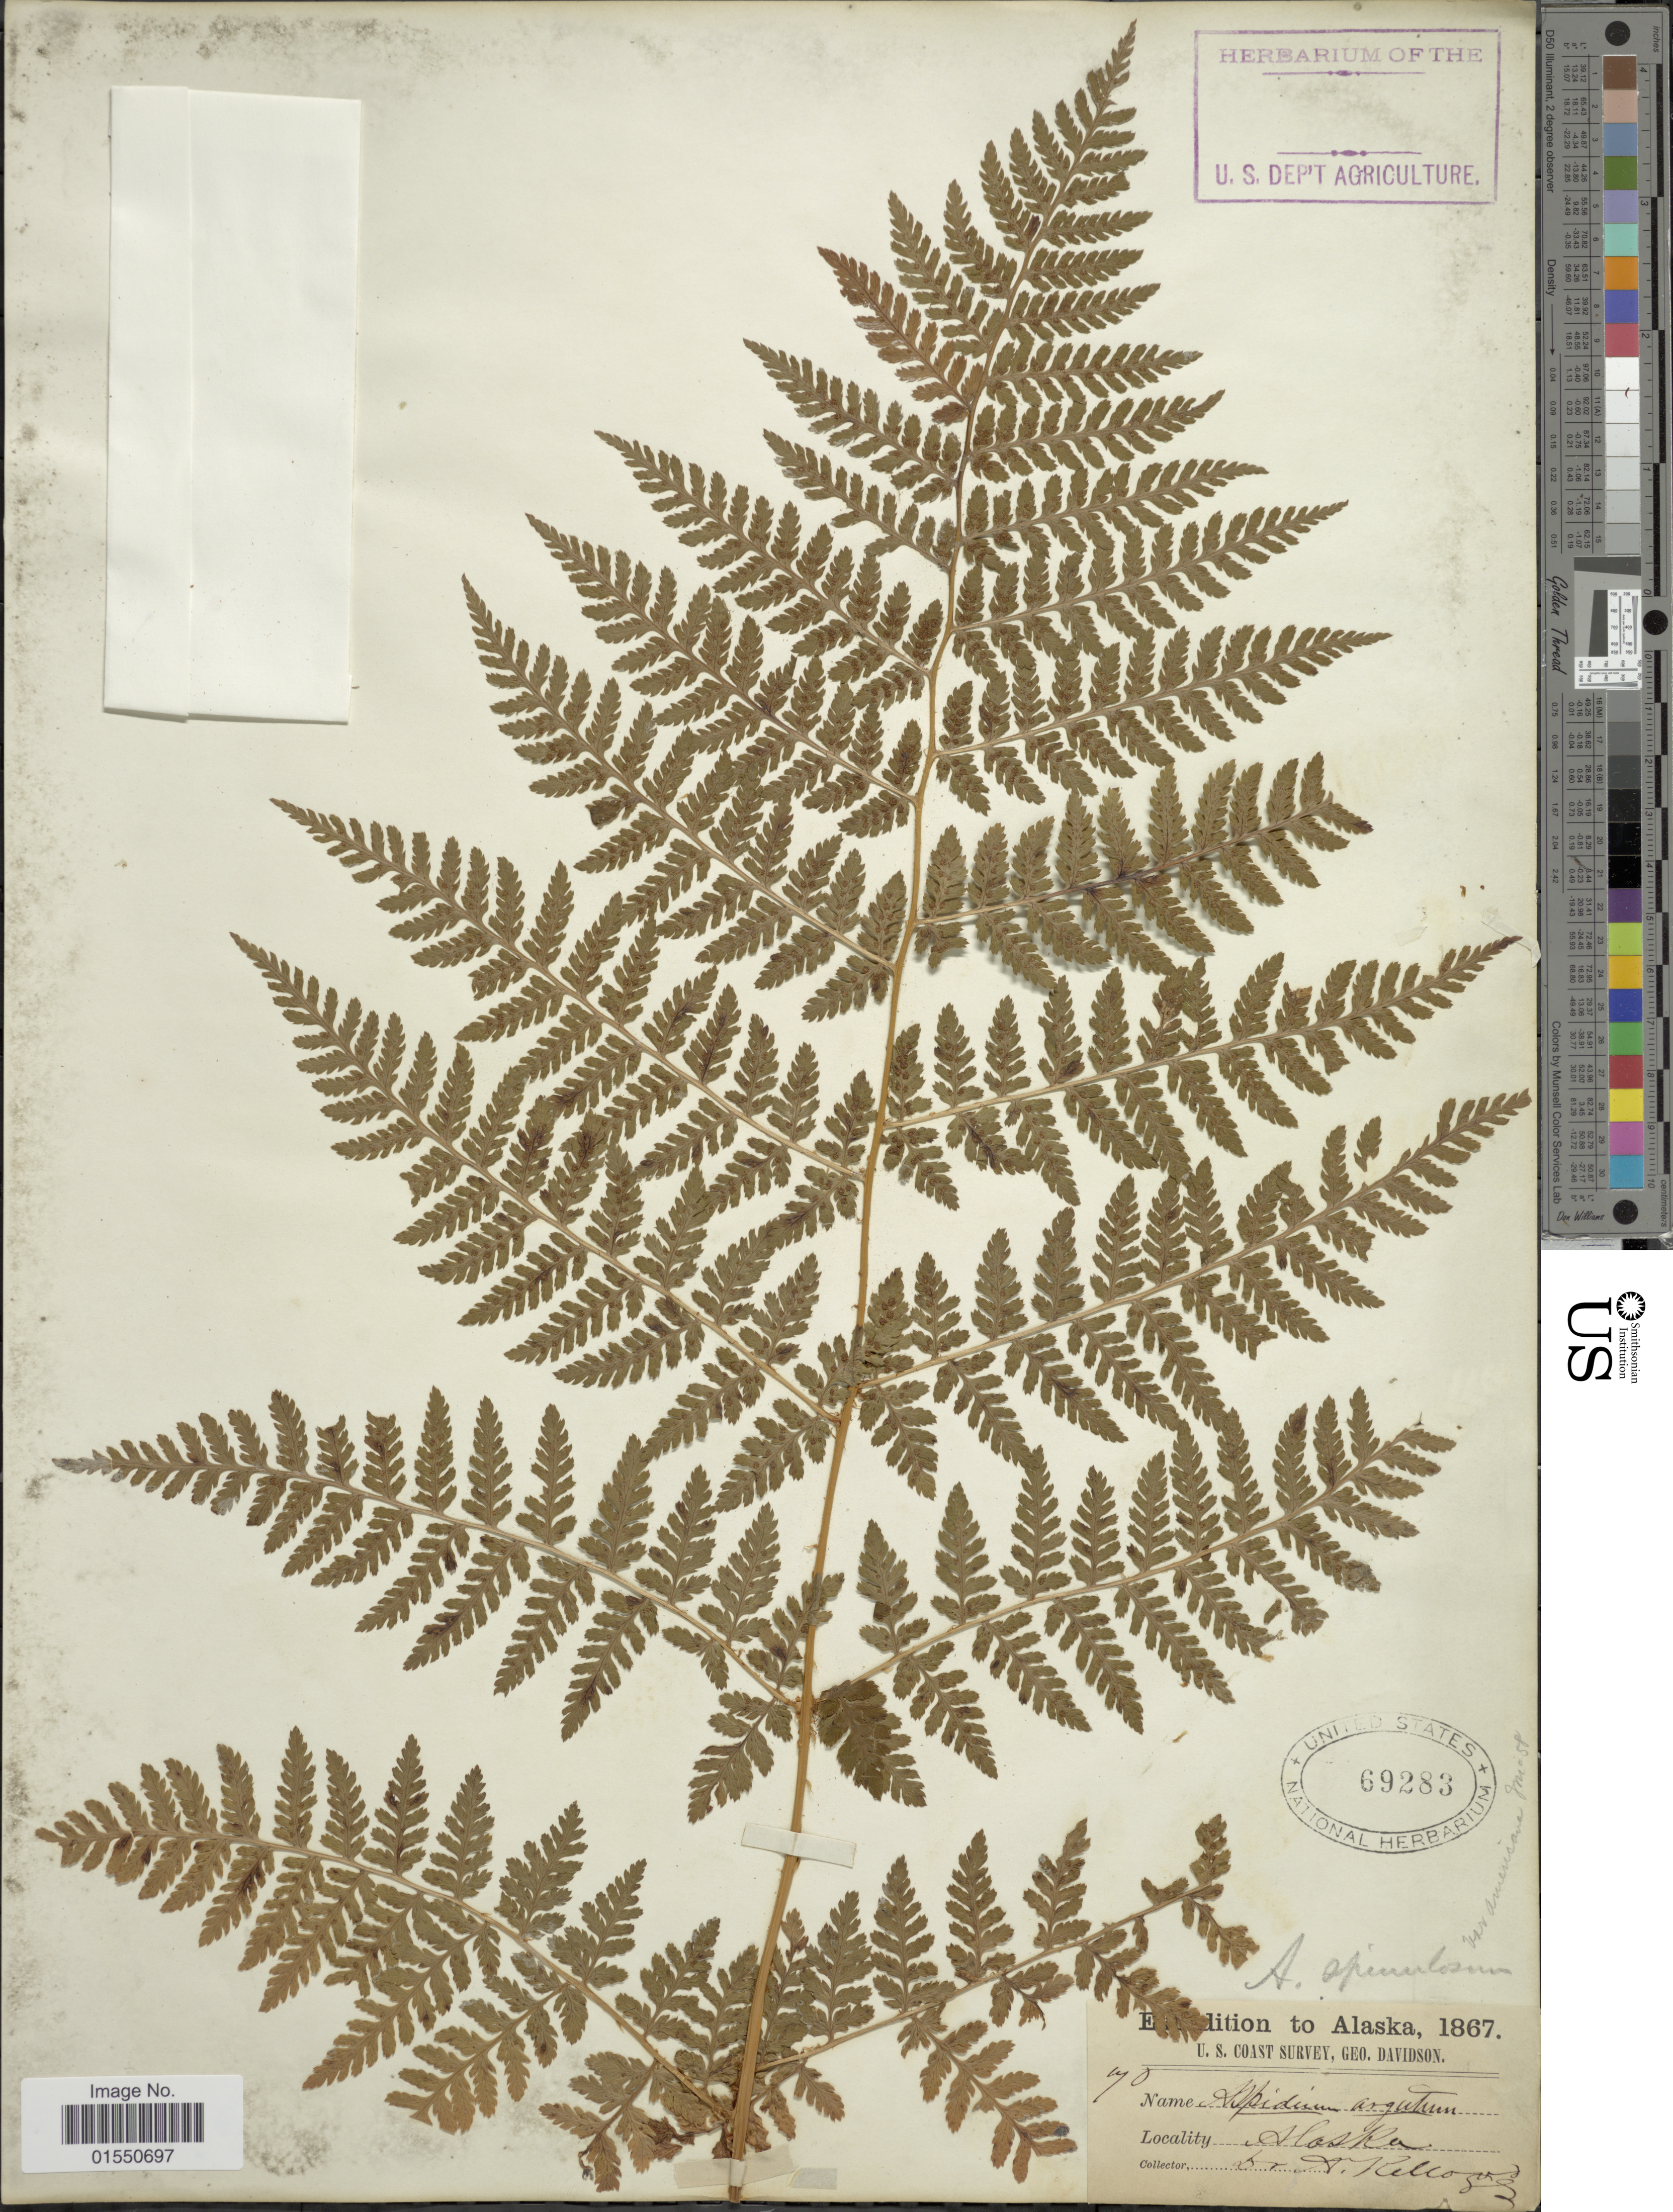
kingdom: Plantae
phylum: Tracheophyta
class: Polypodiopsida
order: Polypodiales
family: Dryopteridaceae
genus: Dryopteris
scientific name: Dryopteris expansa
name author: (C. Presl) Fraser-Jenk. & Jermy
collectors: A. Kellog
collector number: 70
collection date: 1867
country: United States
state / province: Alaska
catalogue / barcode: US 69283